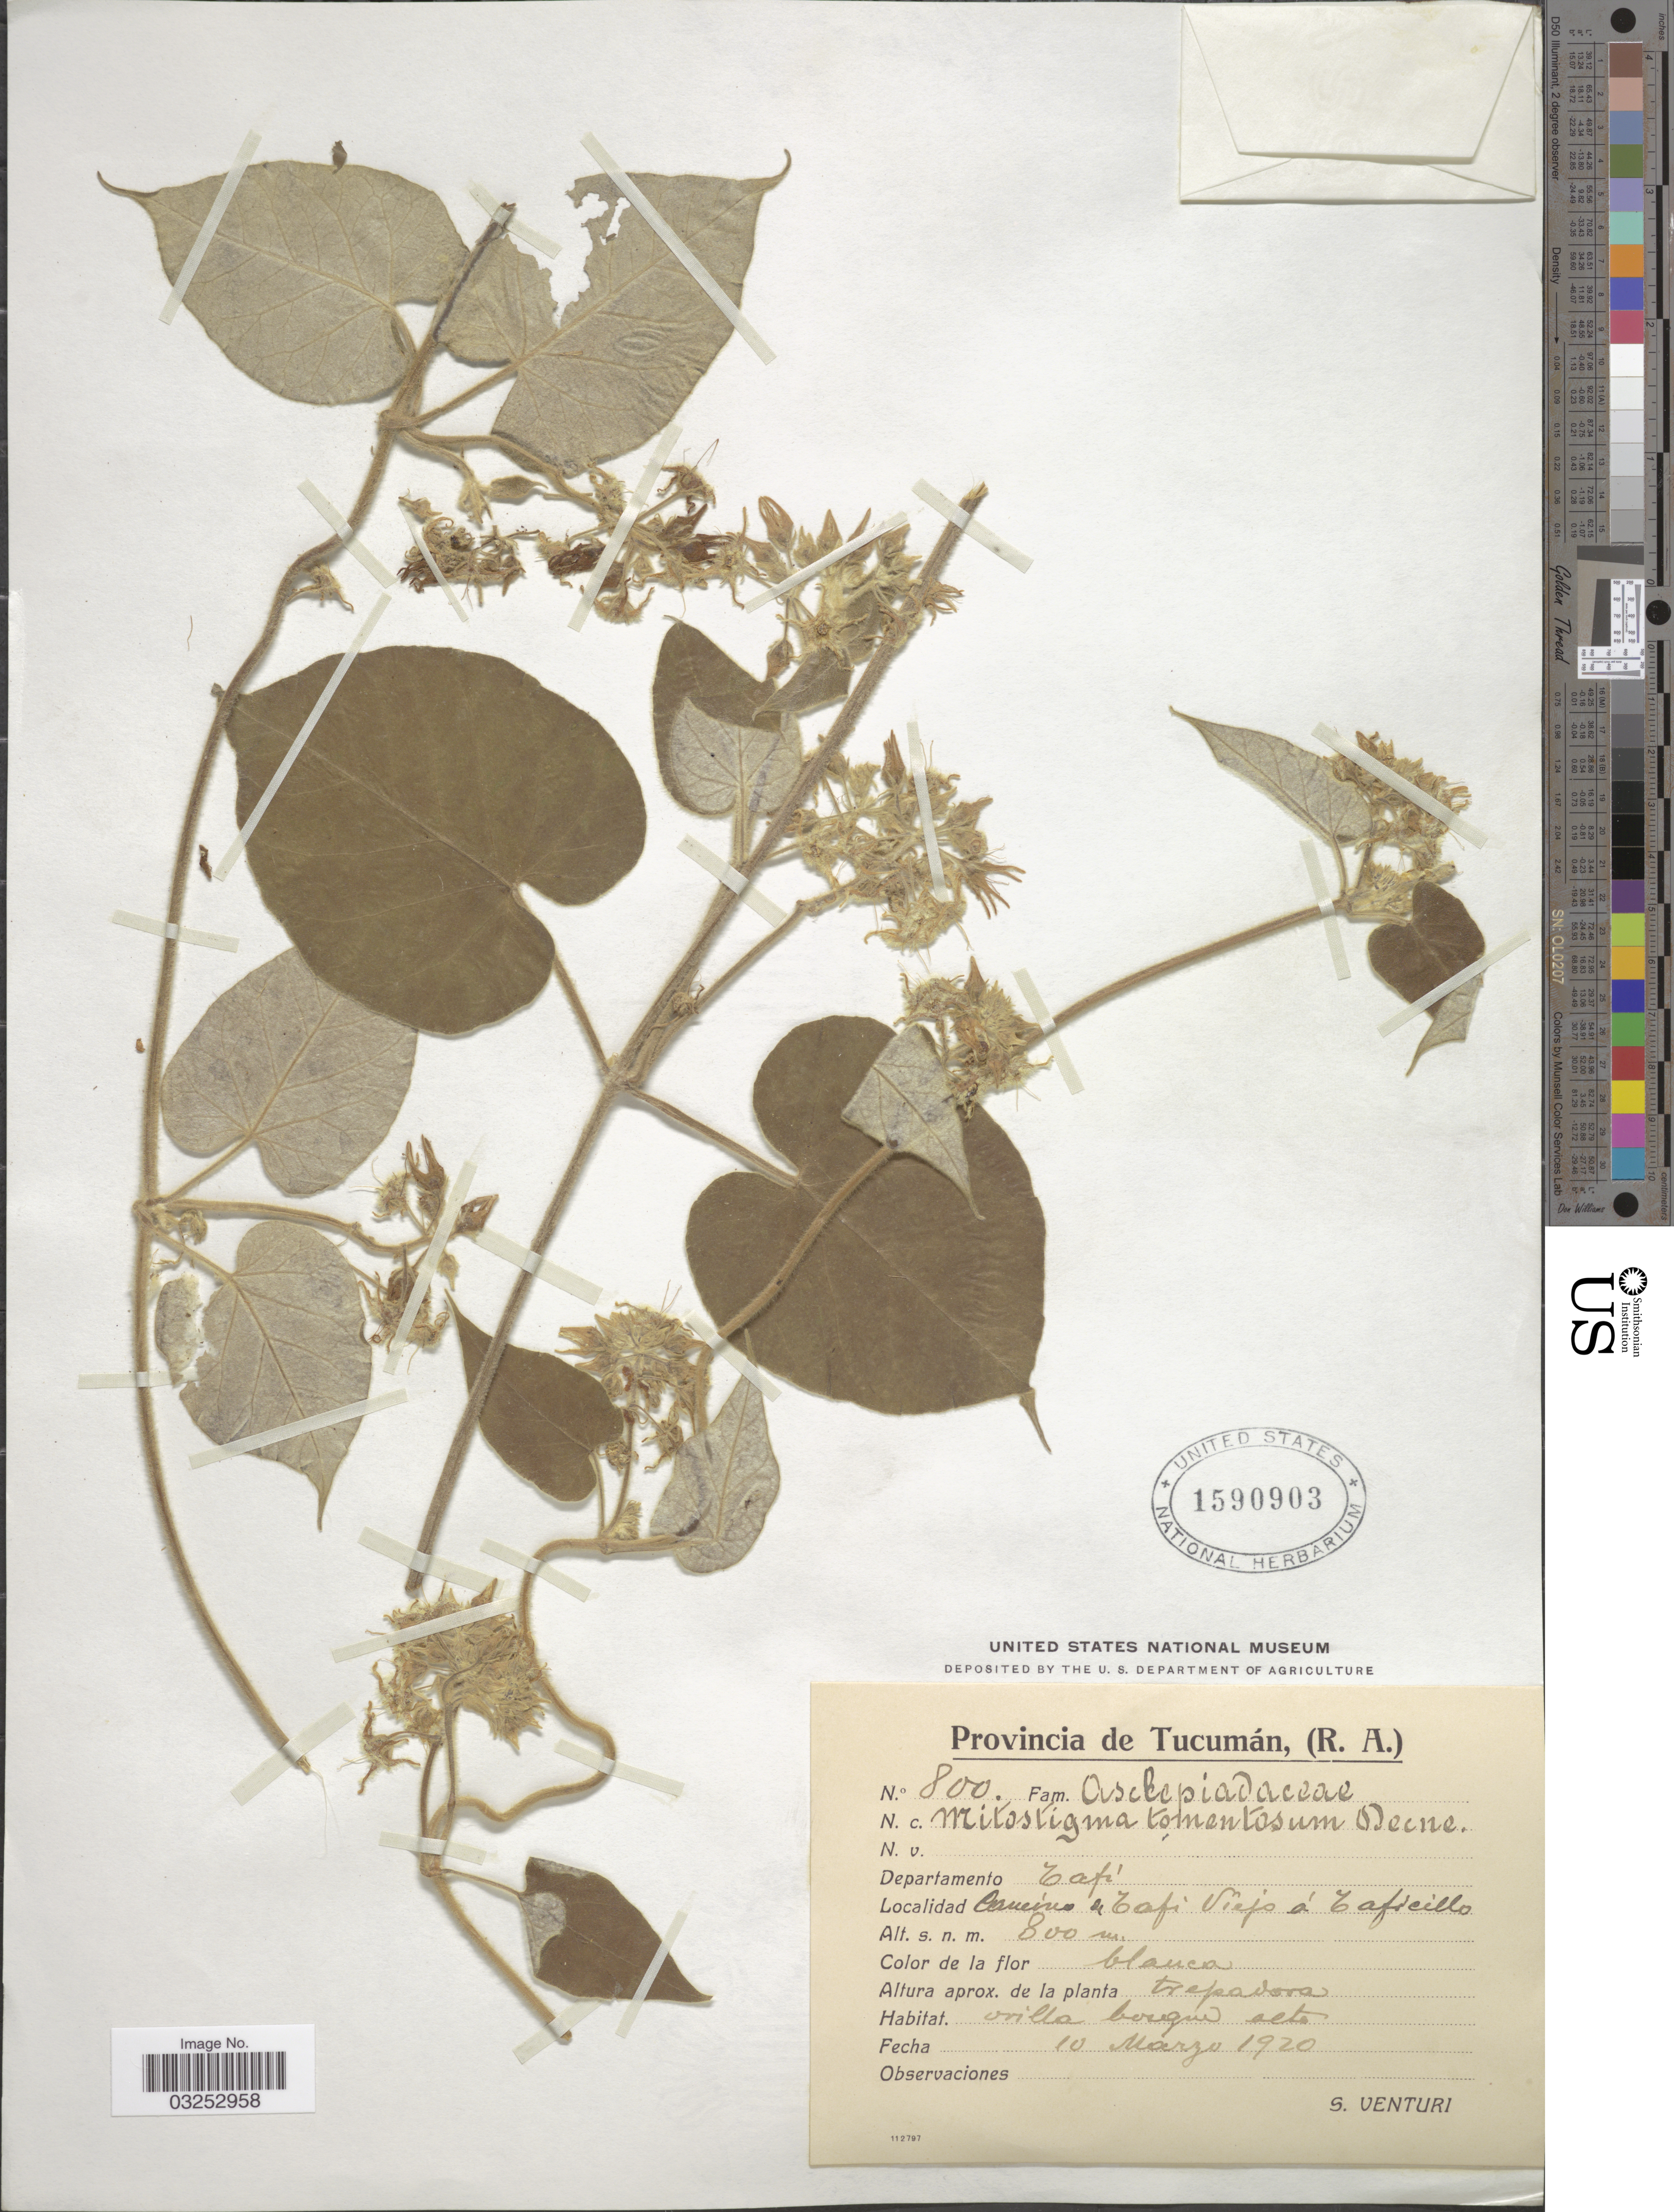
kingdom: Plantae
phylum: Tracheophyta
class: Magnoliopsida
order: Gentianales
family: Apocynaceae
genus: Mitostigma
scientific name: Mitostigma tomentosum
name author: Decne.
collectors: S. Venturi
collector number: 800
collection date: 1920-03-10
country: Argentina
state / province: Tucuman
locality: Provincia de Tucuman, (R.A.) Departamento Tafi, Viejo á Taficillo.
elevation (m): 800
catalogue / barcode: US 1590903